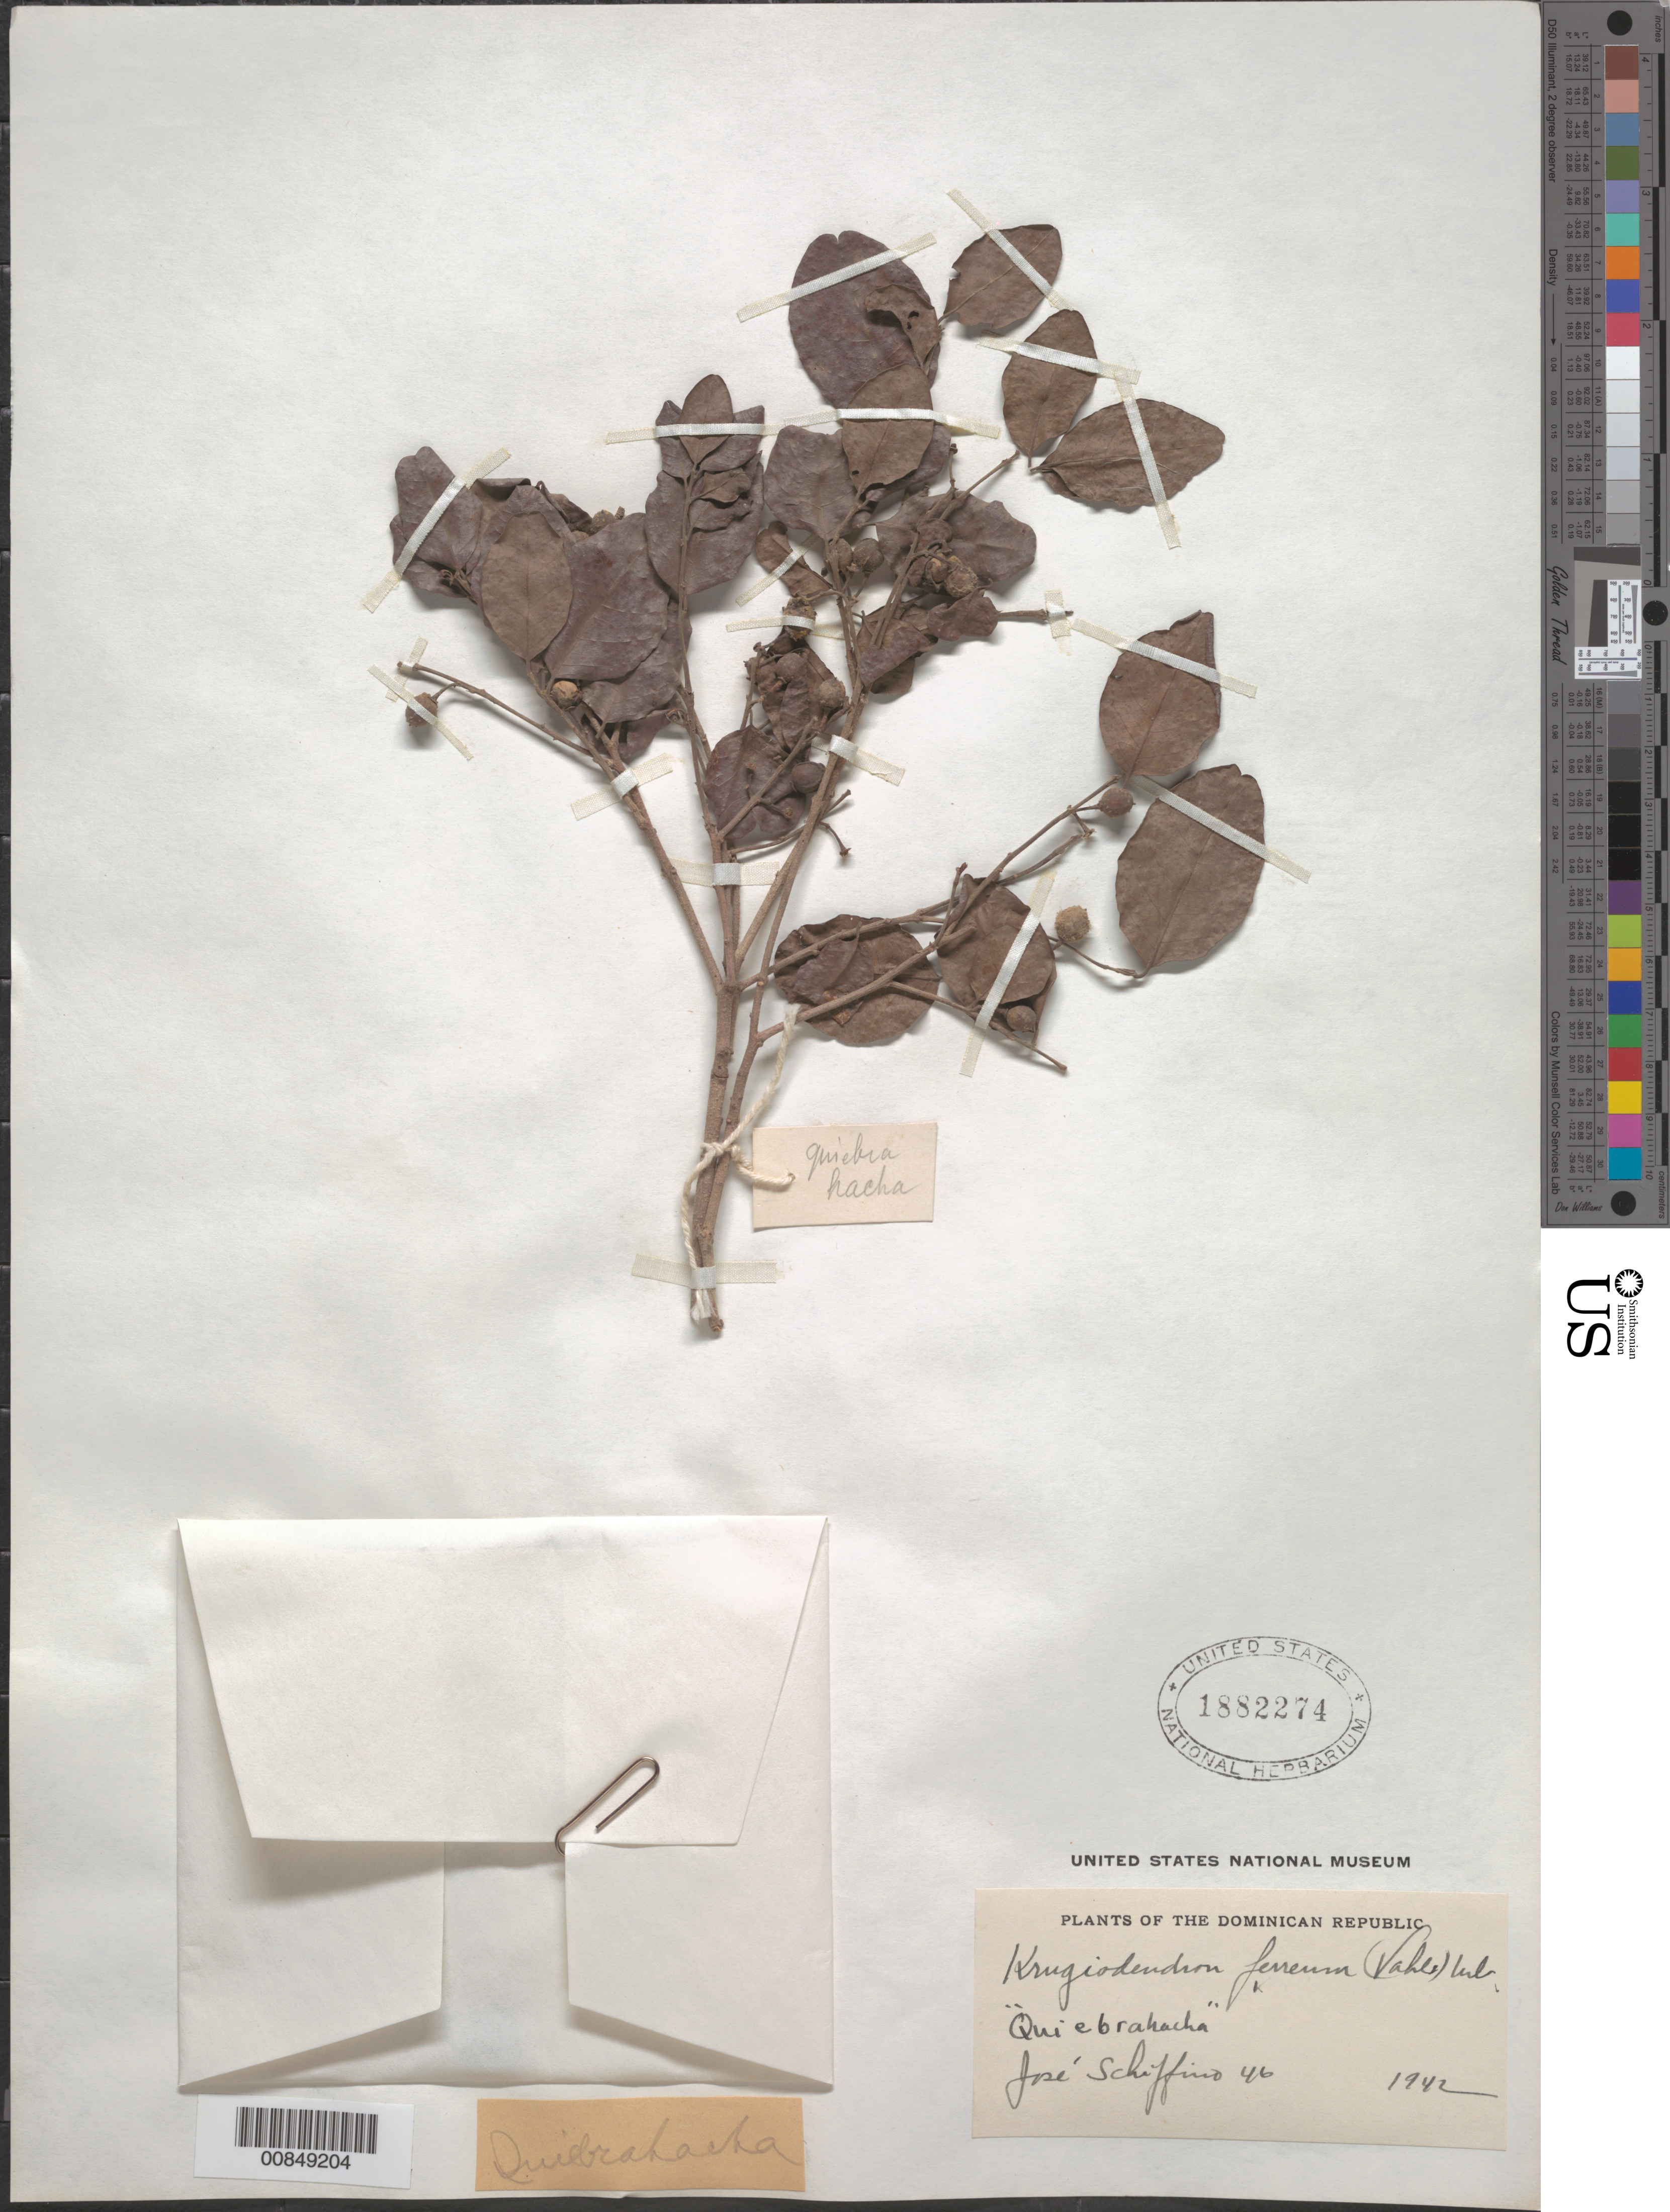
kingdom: Plantae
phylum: Tracheophyta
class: Magnoliopsida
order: Rosales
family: Rhamnaceae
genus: Krugiodendron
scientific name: Krugiodendron ferreum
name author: (Vahl) Urb.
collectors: J. Schiffino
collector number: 46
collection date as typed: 1942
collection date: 1942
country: Dominican Republic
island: Hispaniola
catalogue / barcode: US 1882274